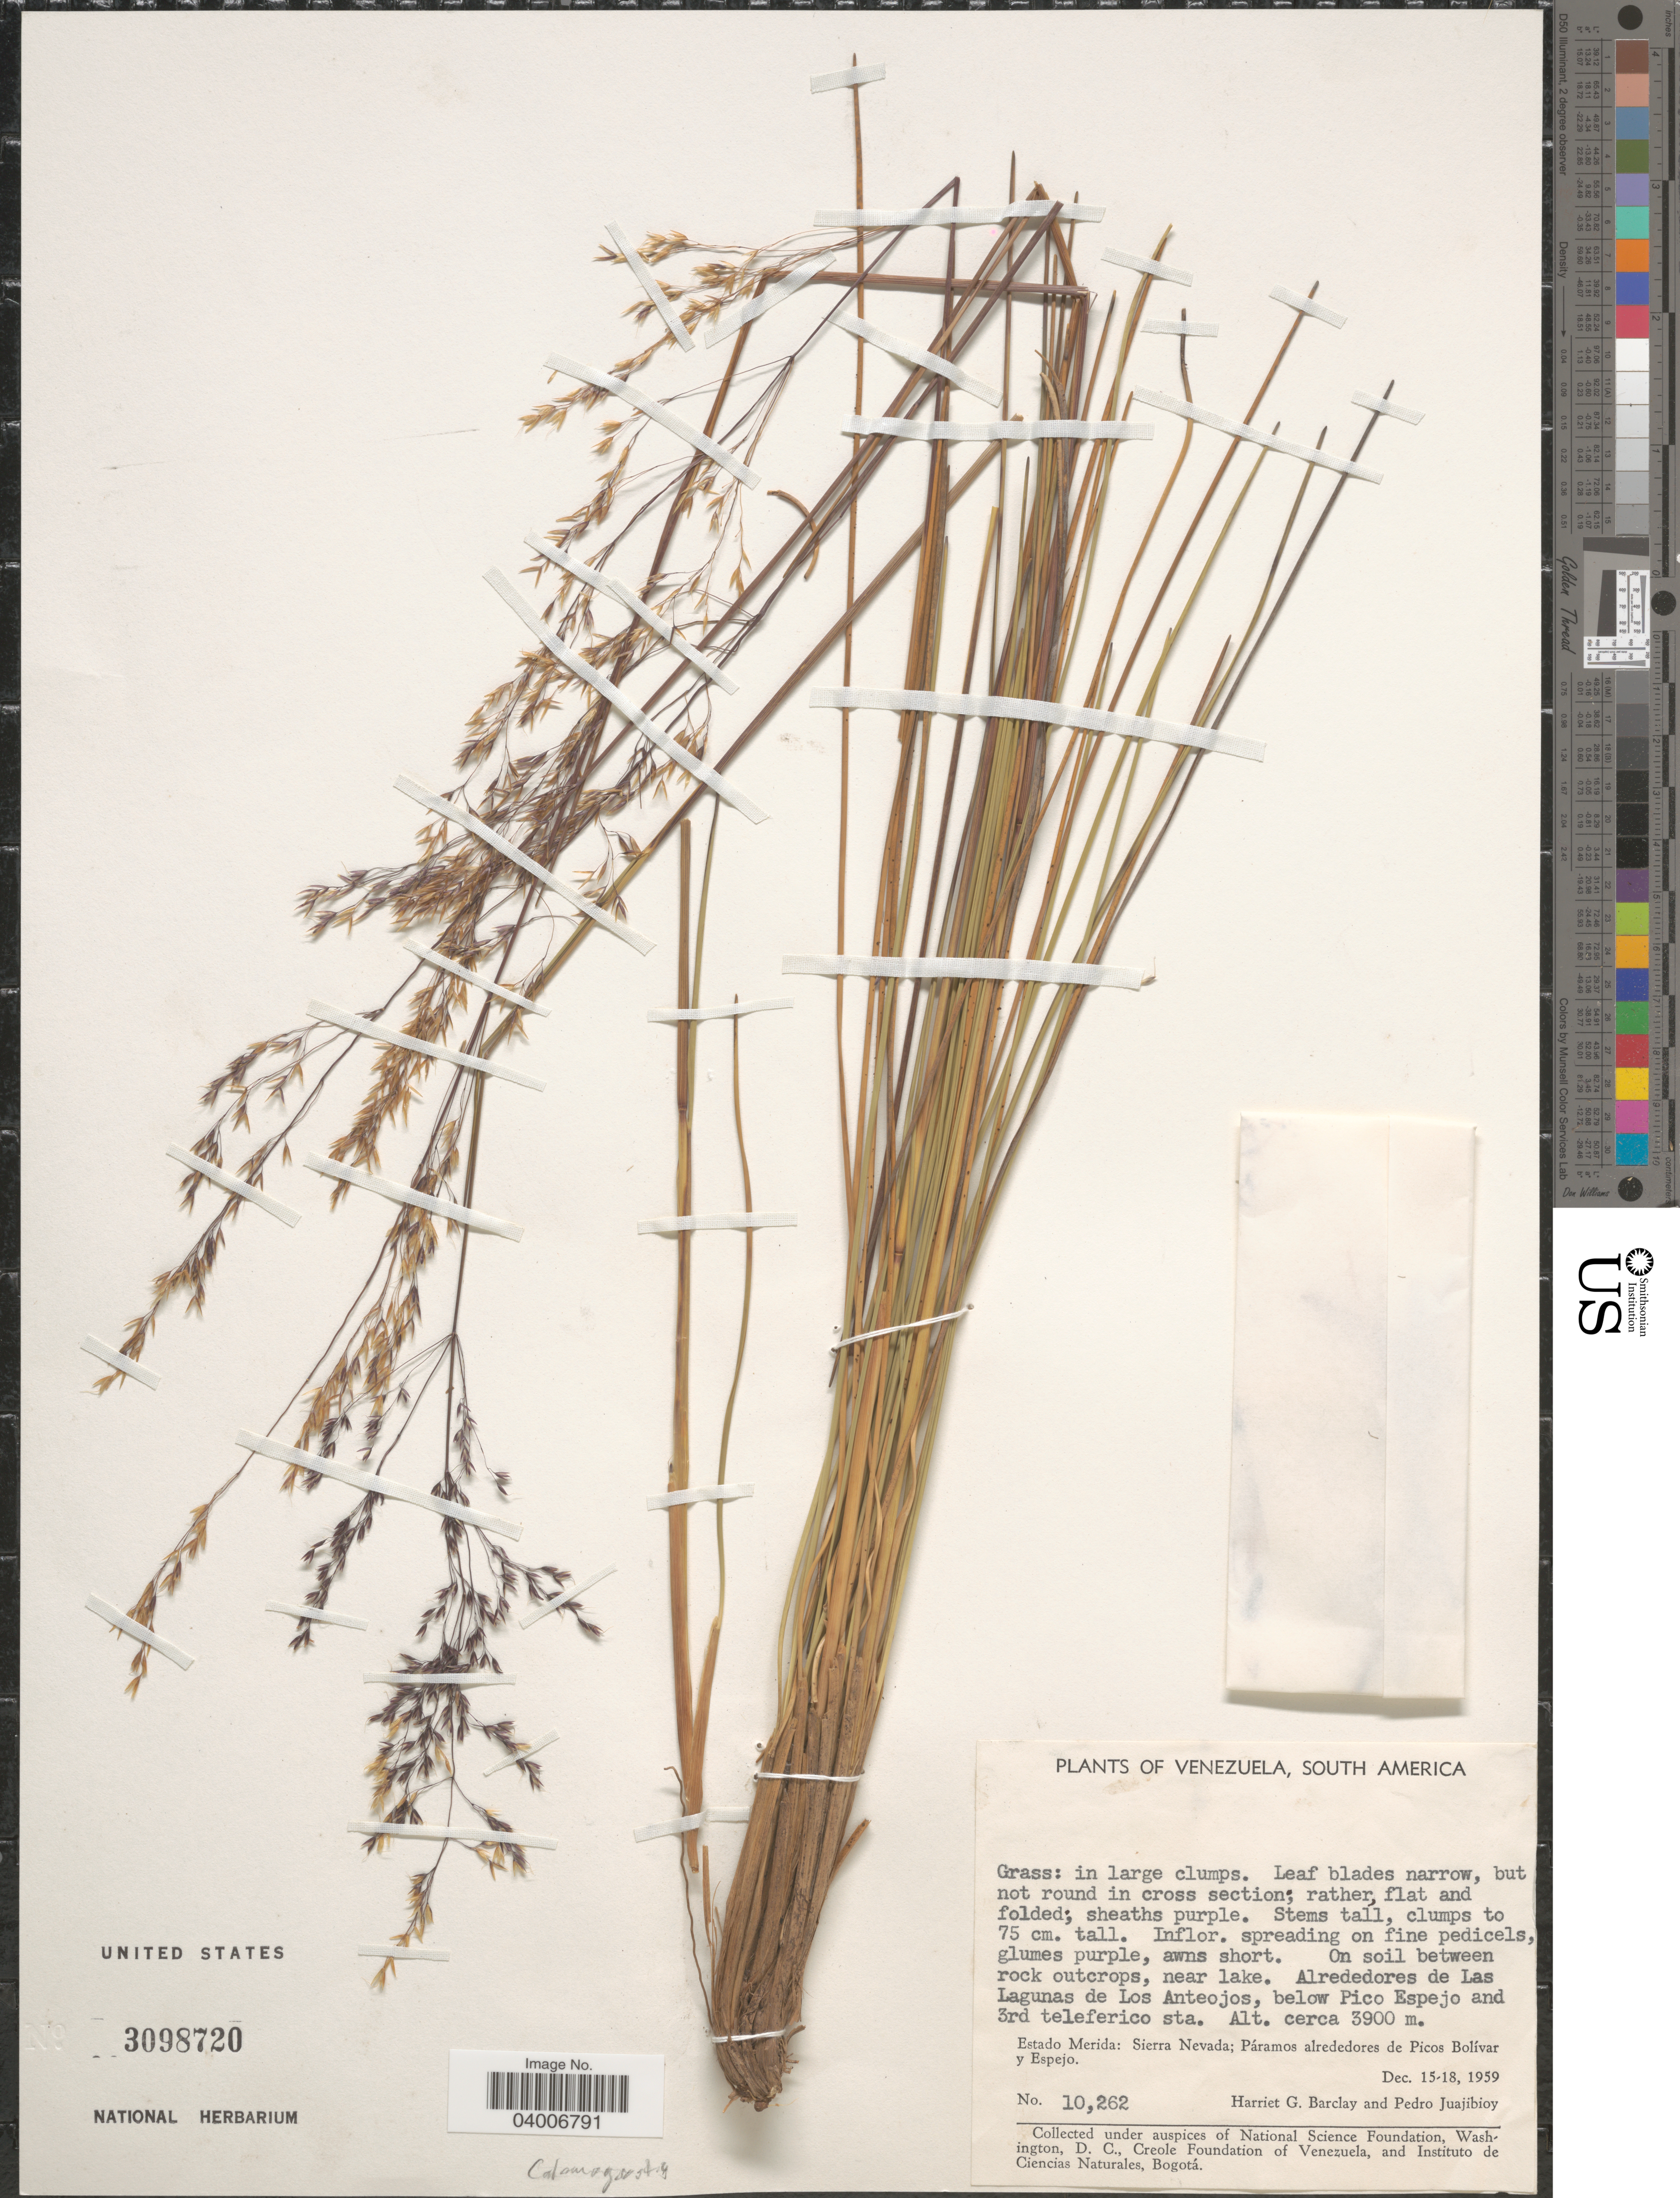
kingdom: Plantae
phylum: Tracheophyta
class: Liliopsida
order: Poales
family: Poaceae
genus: Cinnagrostis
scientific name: Cinnagrostis sp.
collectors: H. G. Barclay & P. Juajibioy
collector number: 10262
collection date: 1959-12-15/1959-12-18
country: Venezuela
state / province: Merida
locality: On soil between rock outcrops, near lake. Alrededores de Las Lagunas de Los Anteojos, below Pico Espejo and 3rd teleferico sta. Sierra Nevada; Páramos alrededores de Picos Bolívar y Espejo.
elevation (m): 3900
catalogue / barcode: US 3098720